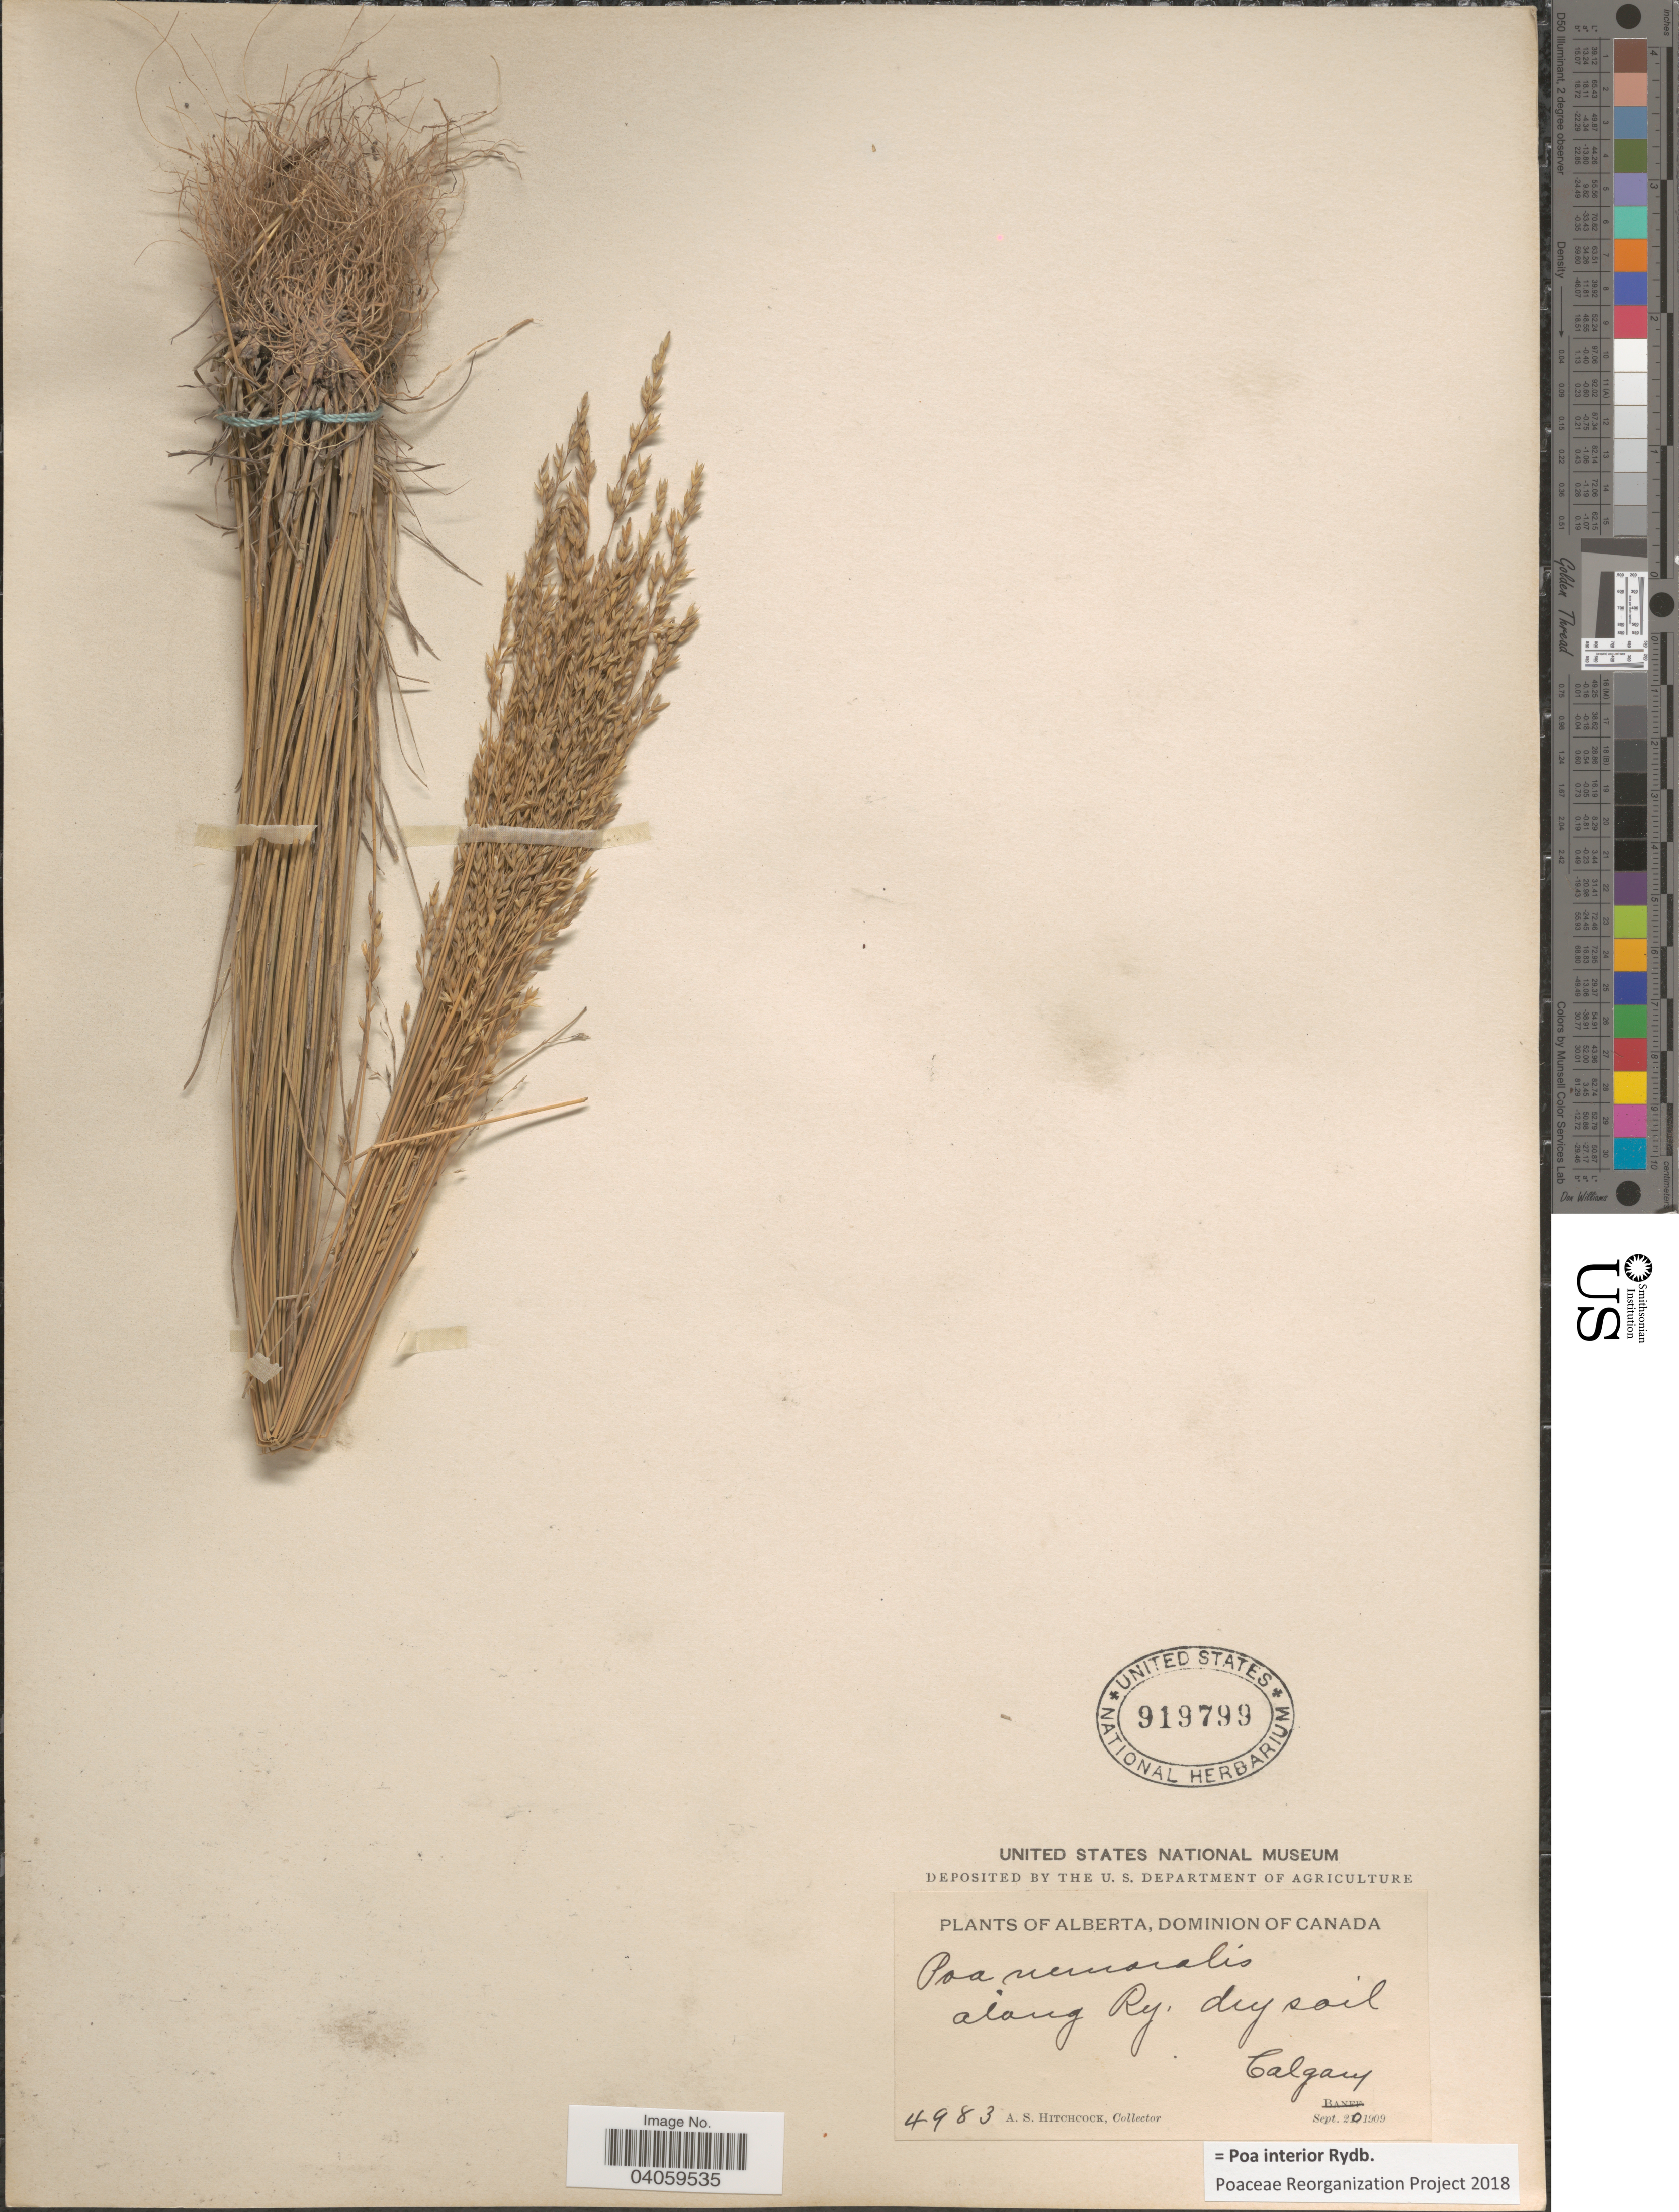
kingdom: Plantae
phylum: Tracheophyta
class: Liliopsida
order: Poales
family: Poaceae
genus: Poa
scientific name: Poa interior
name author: Rydb.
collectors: A. S. Hitchcock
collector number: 4983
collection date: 1909-09-20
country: Canada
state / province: Alberta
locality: Dominion of Canada. Along Ry. Calgary.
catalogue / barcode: US 919799